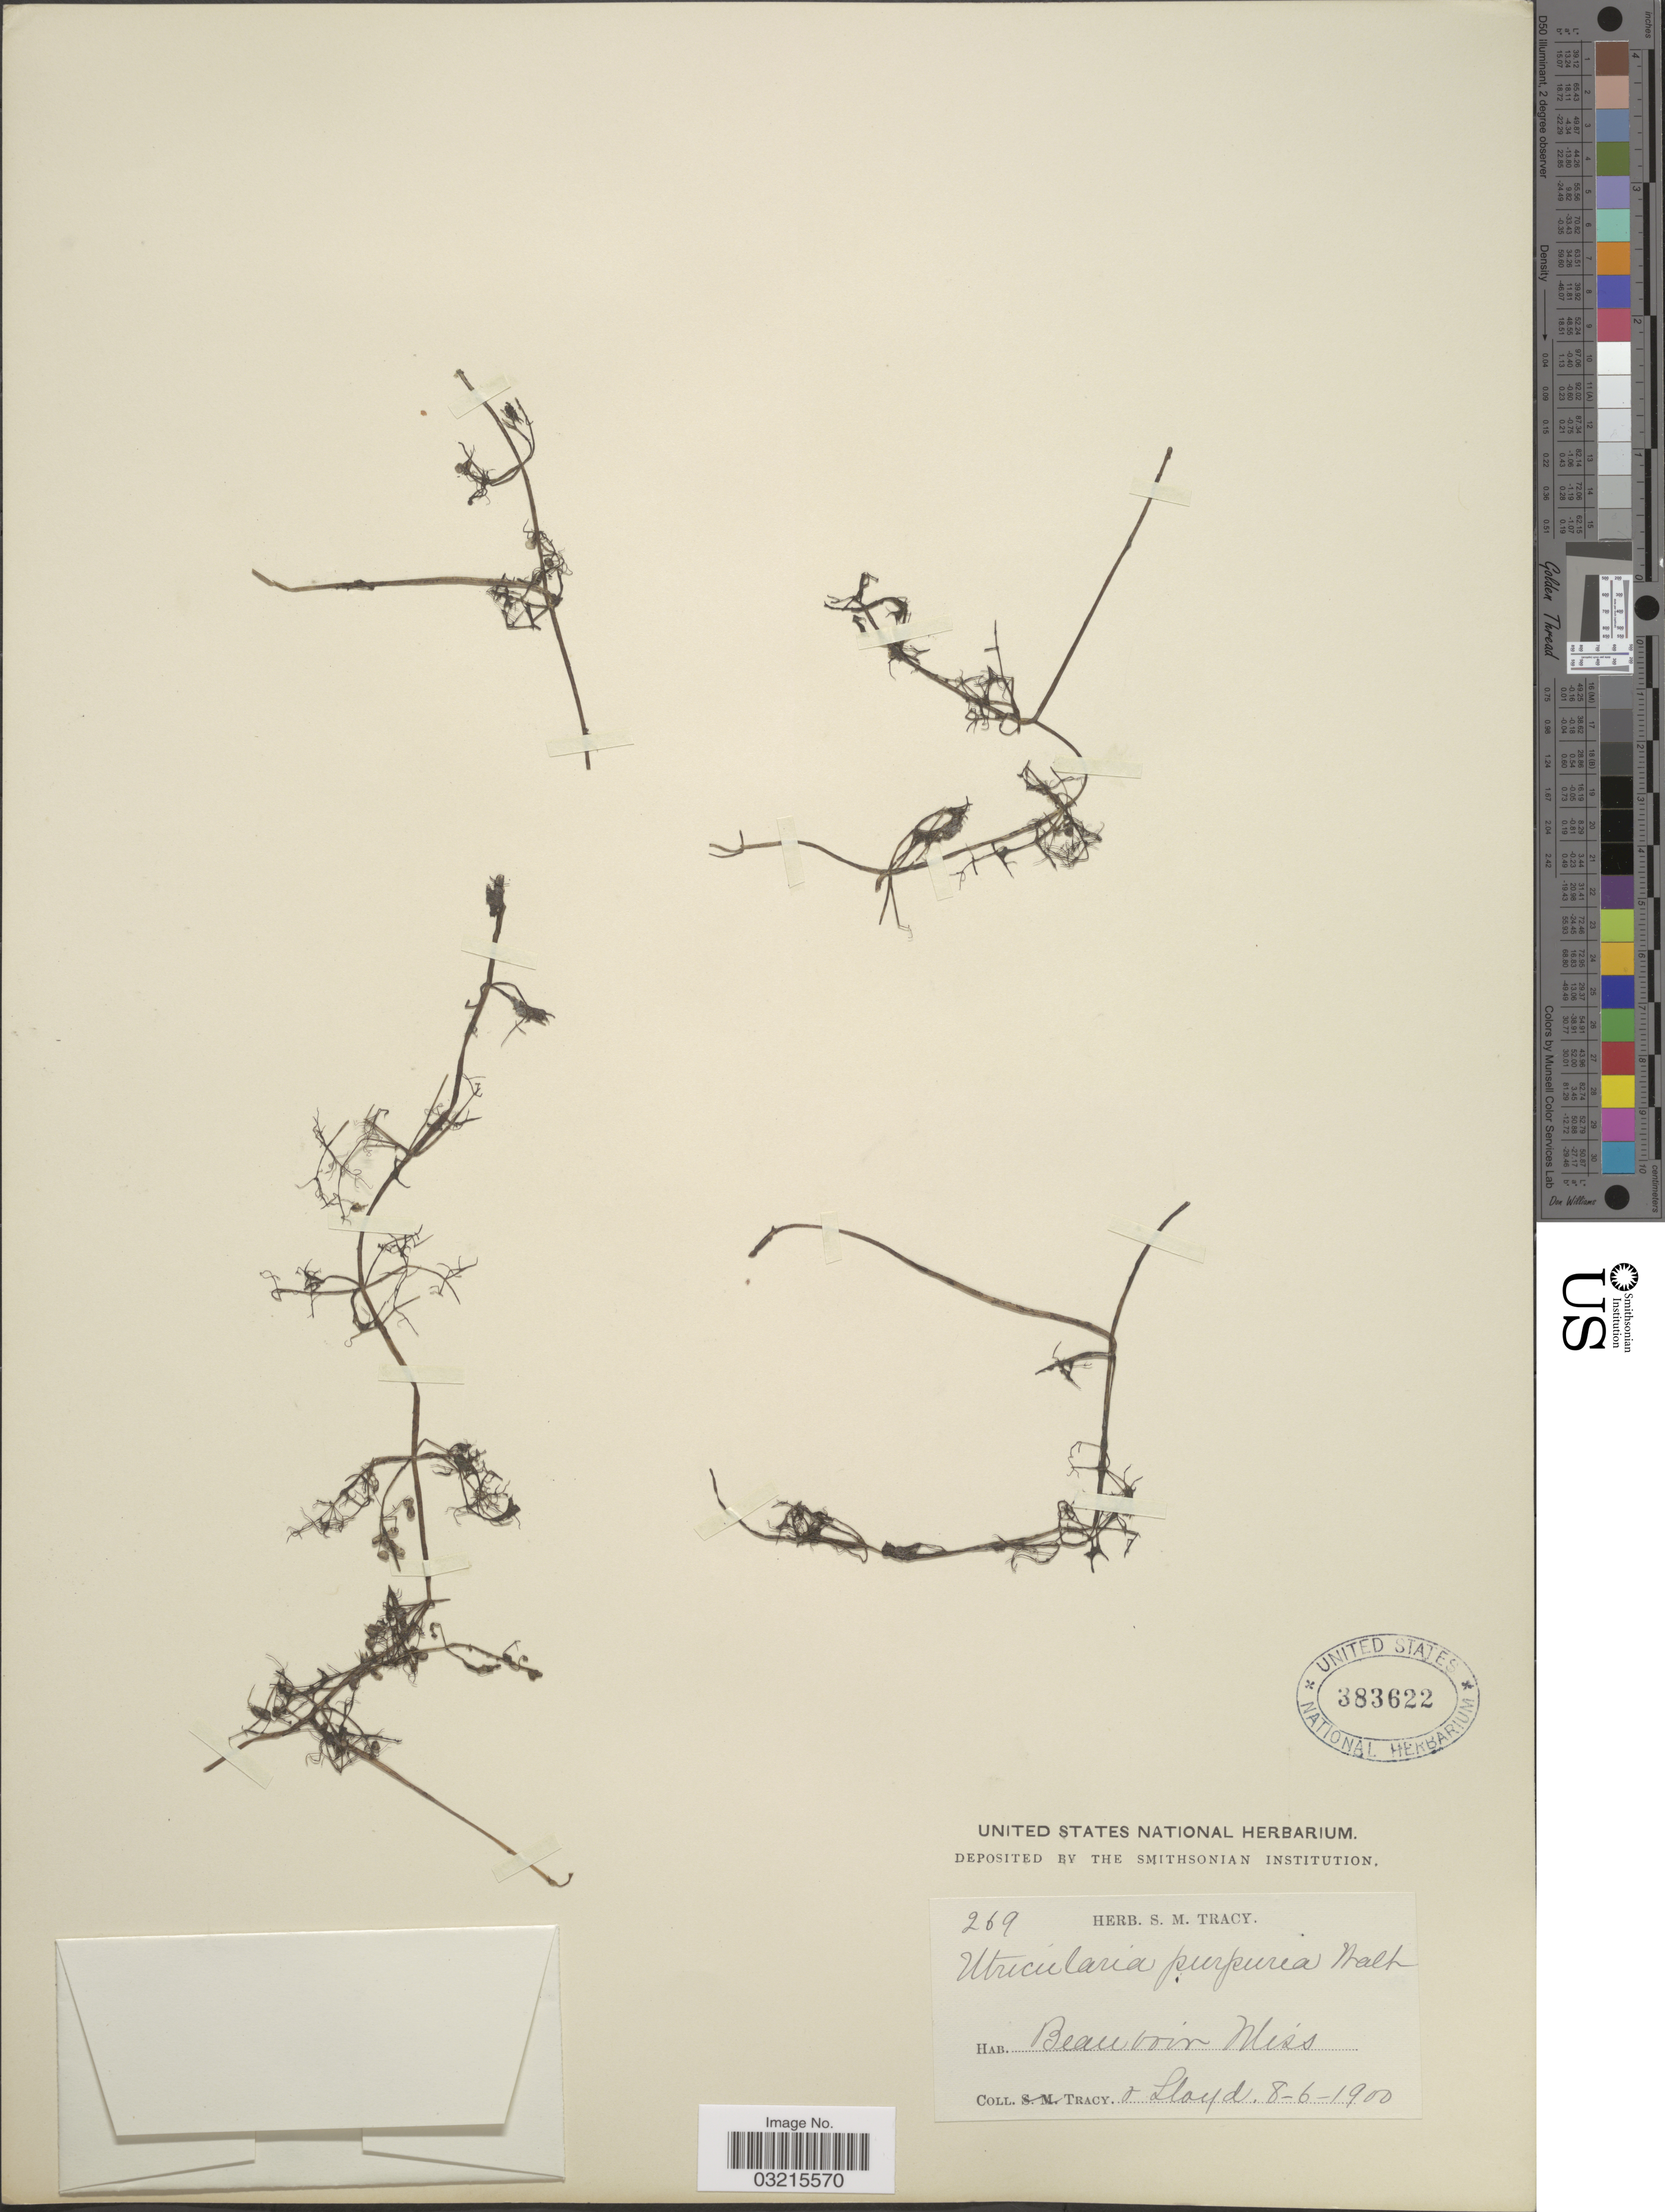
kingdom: Plantae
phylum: Tracheophyta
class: Magnoliopsida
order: Lamiales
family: Lentibulariaceae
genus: Utricularia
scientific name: Utricularia purpurea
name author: Walter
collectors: -. Tracy & -- Lloyd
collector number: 269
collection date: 1900-08-06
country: United States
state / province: Mississippi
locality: Beauvoir.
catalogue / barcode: US 383622